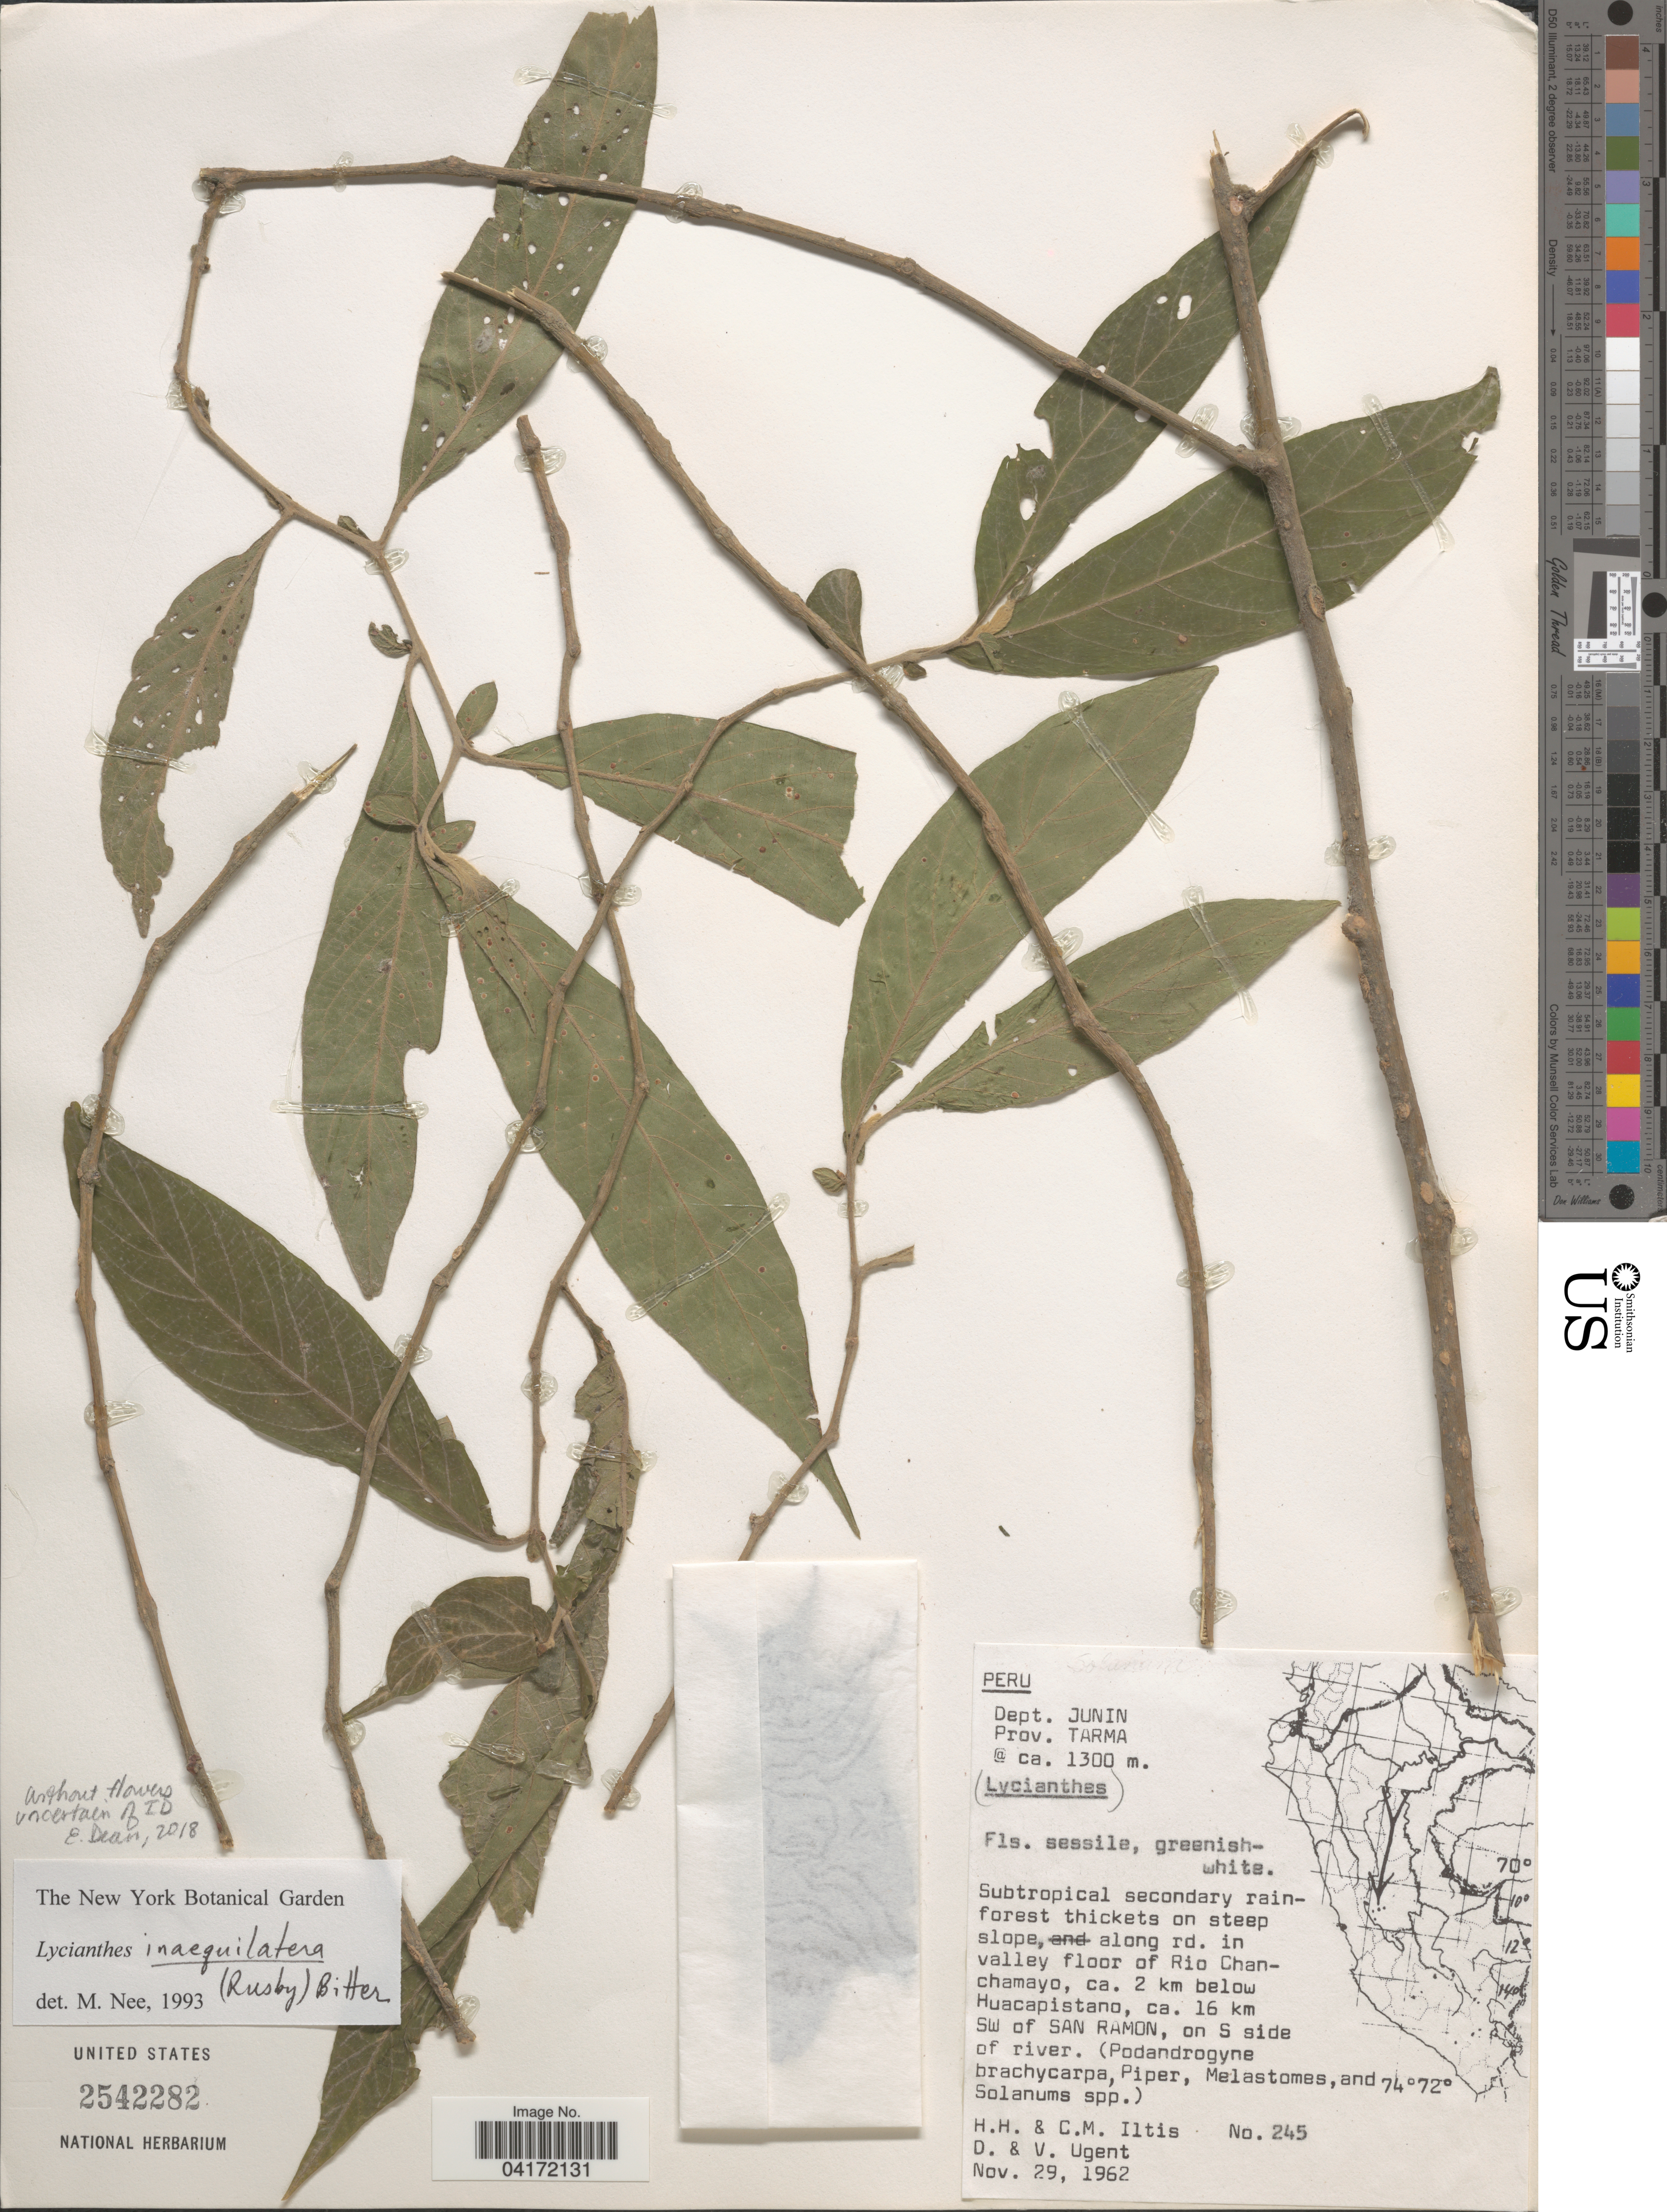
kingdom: Plantae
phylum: Tracheophyta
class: Magnoliopsida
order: Solanales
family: Solanaceae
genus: Lycianthes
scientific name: Lycianthes inaequilatera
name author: (Rusby) Bitter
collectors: H. H. Iltis, C. M Iltis, D. Ugent & V. Ugent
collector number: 245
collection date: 1962-11-29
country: Peru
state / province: Junin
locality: Dept. Junin. Prov. Tarma. along rd. in valley floor of Rio Chanchamayo, ca. 2 km below Huacapistano, ca. 16 km SW of San Ramon, on S side of river.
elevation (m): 1300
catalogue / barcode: US 2542282